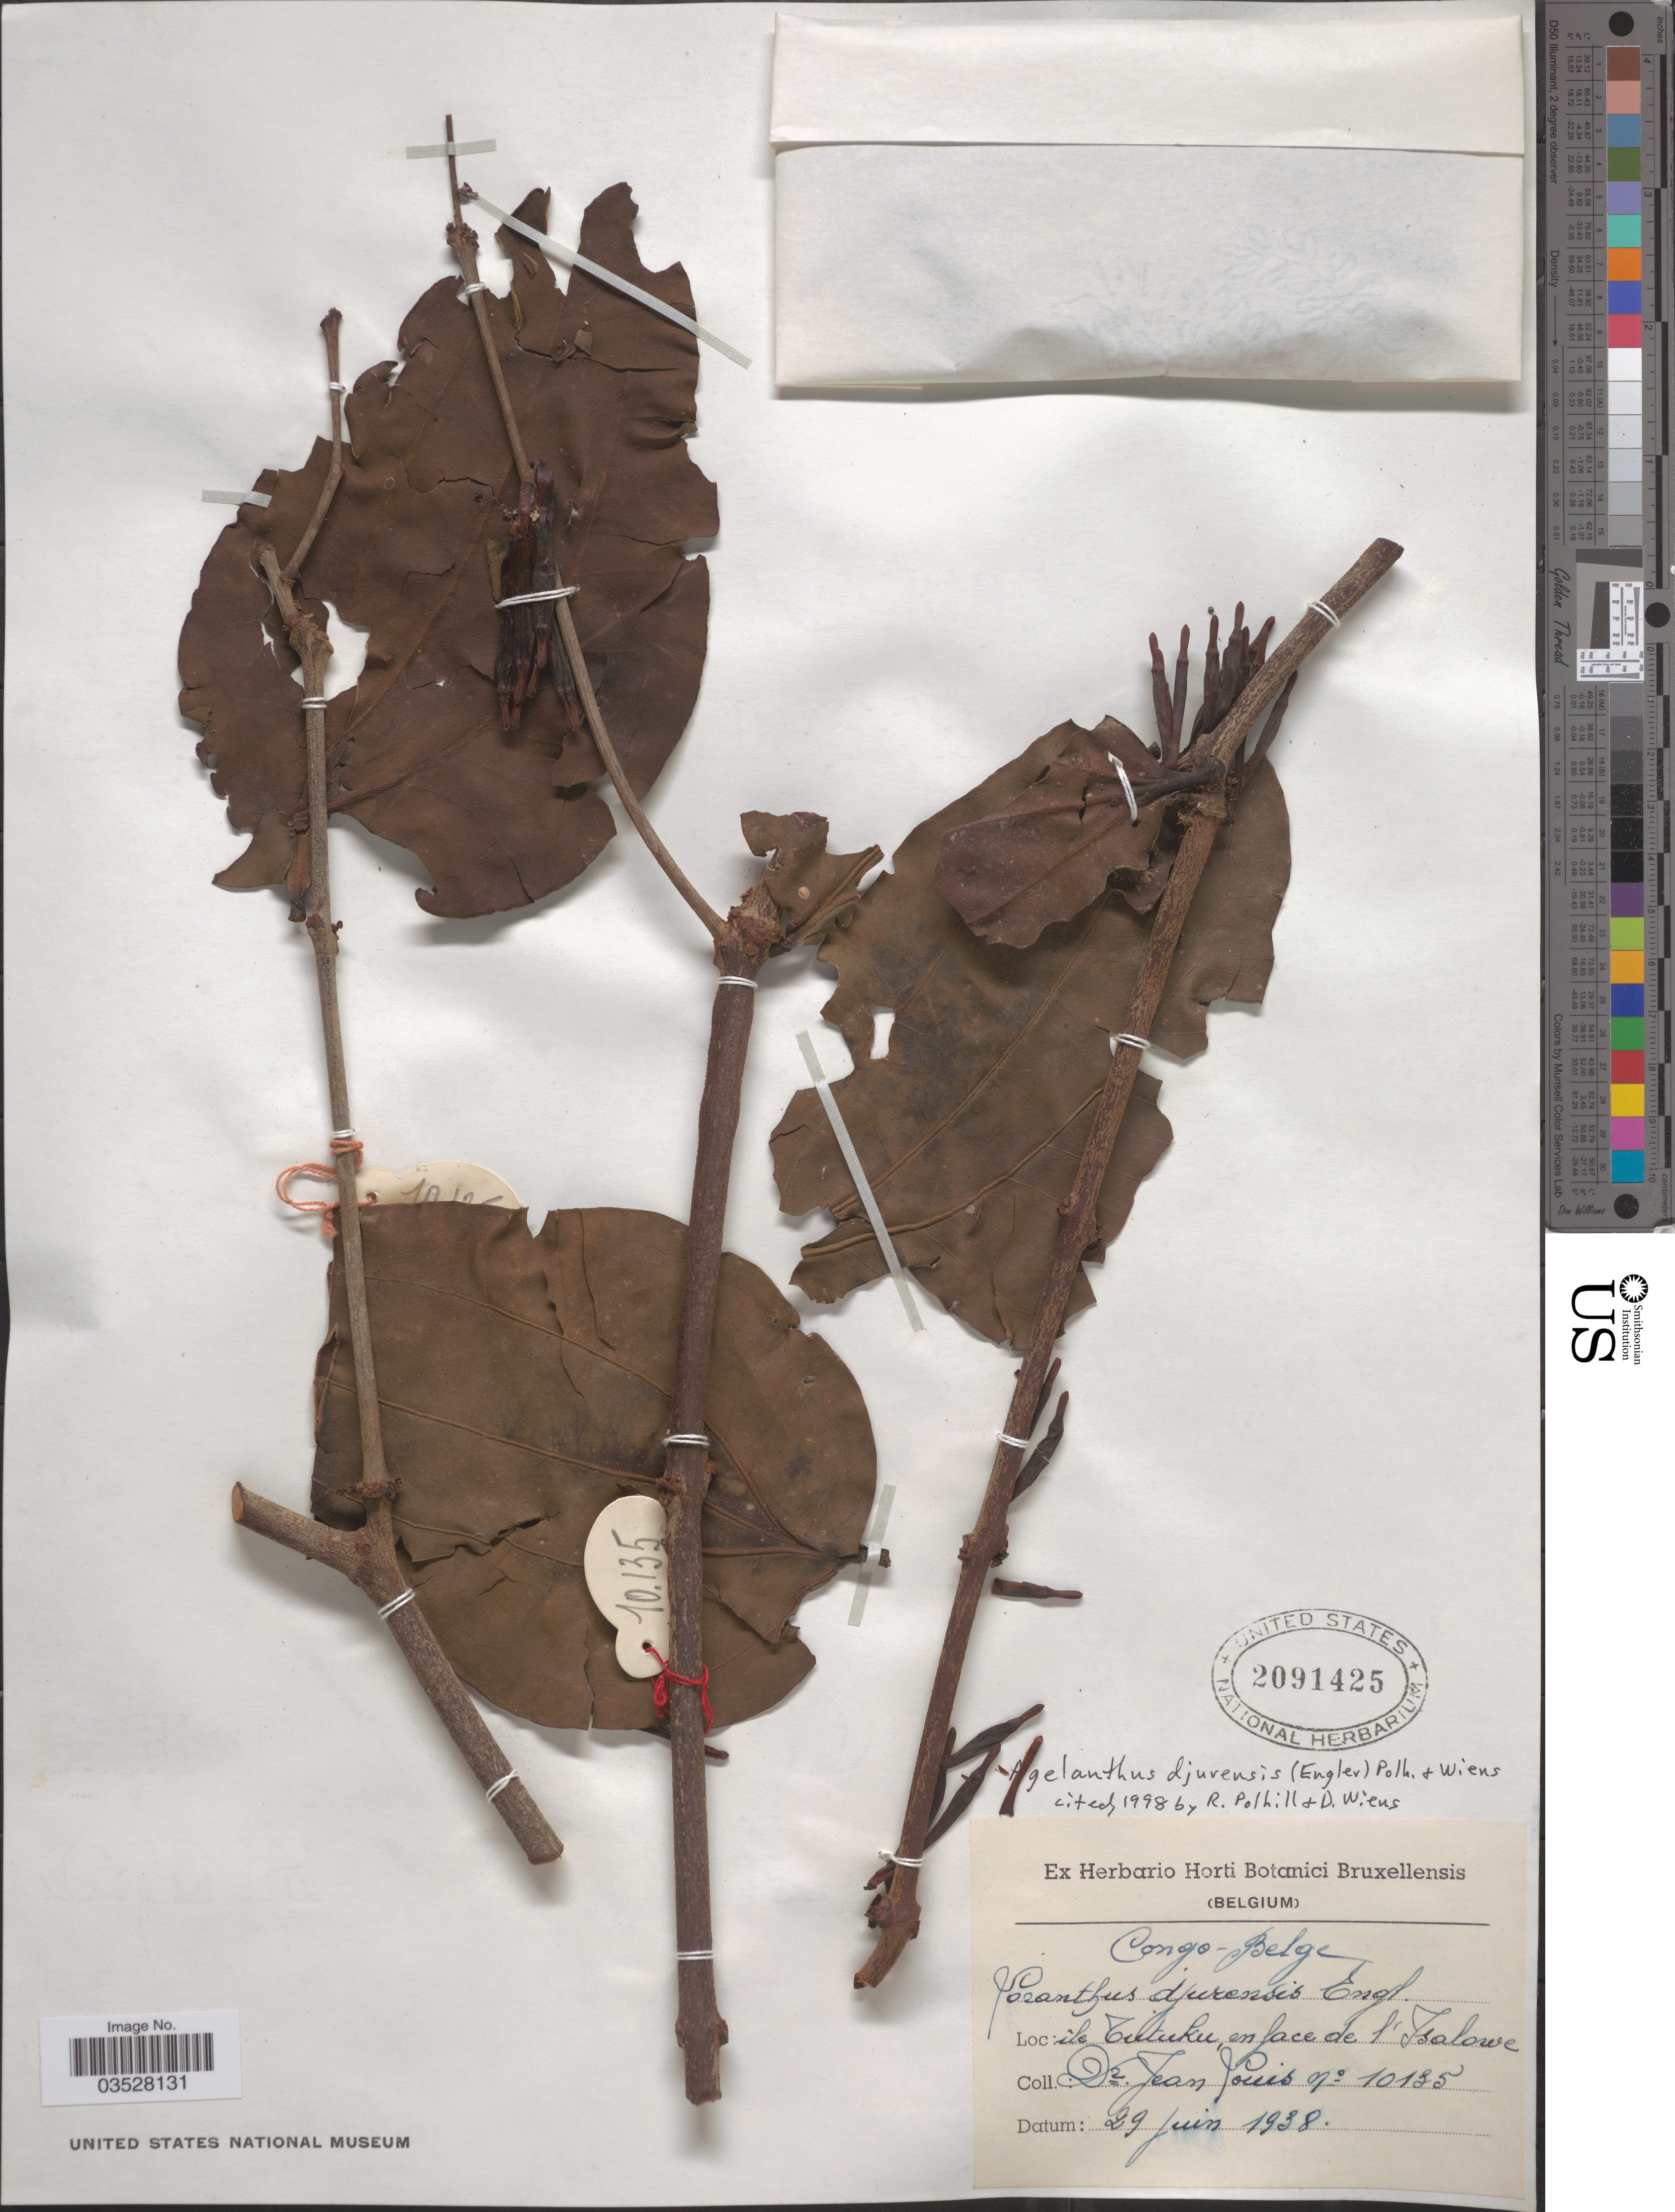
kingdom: Plantae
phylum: Tracheophyta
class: Magnoliopsida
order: Santalales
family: Loranthaceae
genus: Agelanthus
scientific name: Agelanthus djurensis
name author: (Engl.) Polhill & Wiens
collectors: J. Louis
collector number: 10135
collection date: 1938-06-29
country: Congo, Democratic Republic of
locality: Congo-Belge. Ile Tutuku, en face de l'Isalowe.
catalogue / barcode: US 2091425